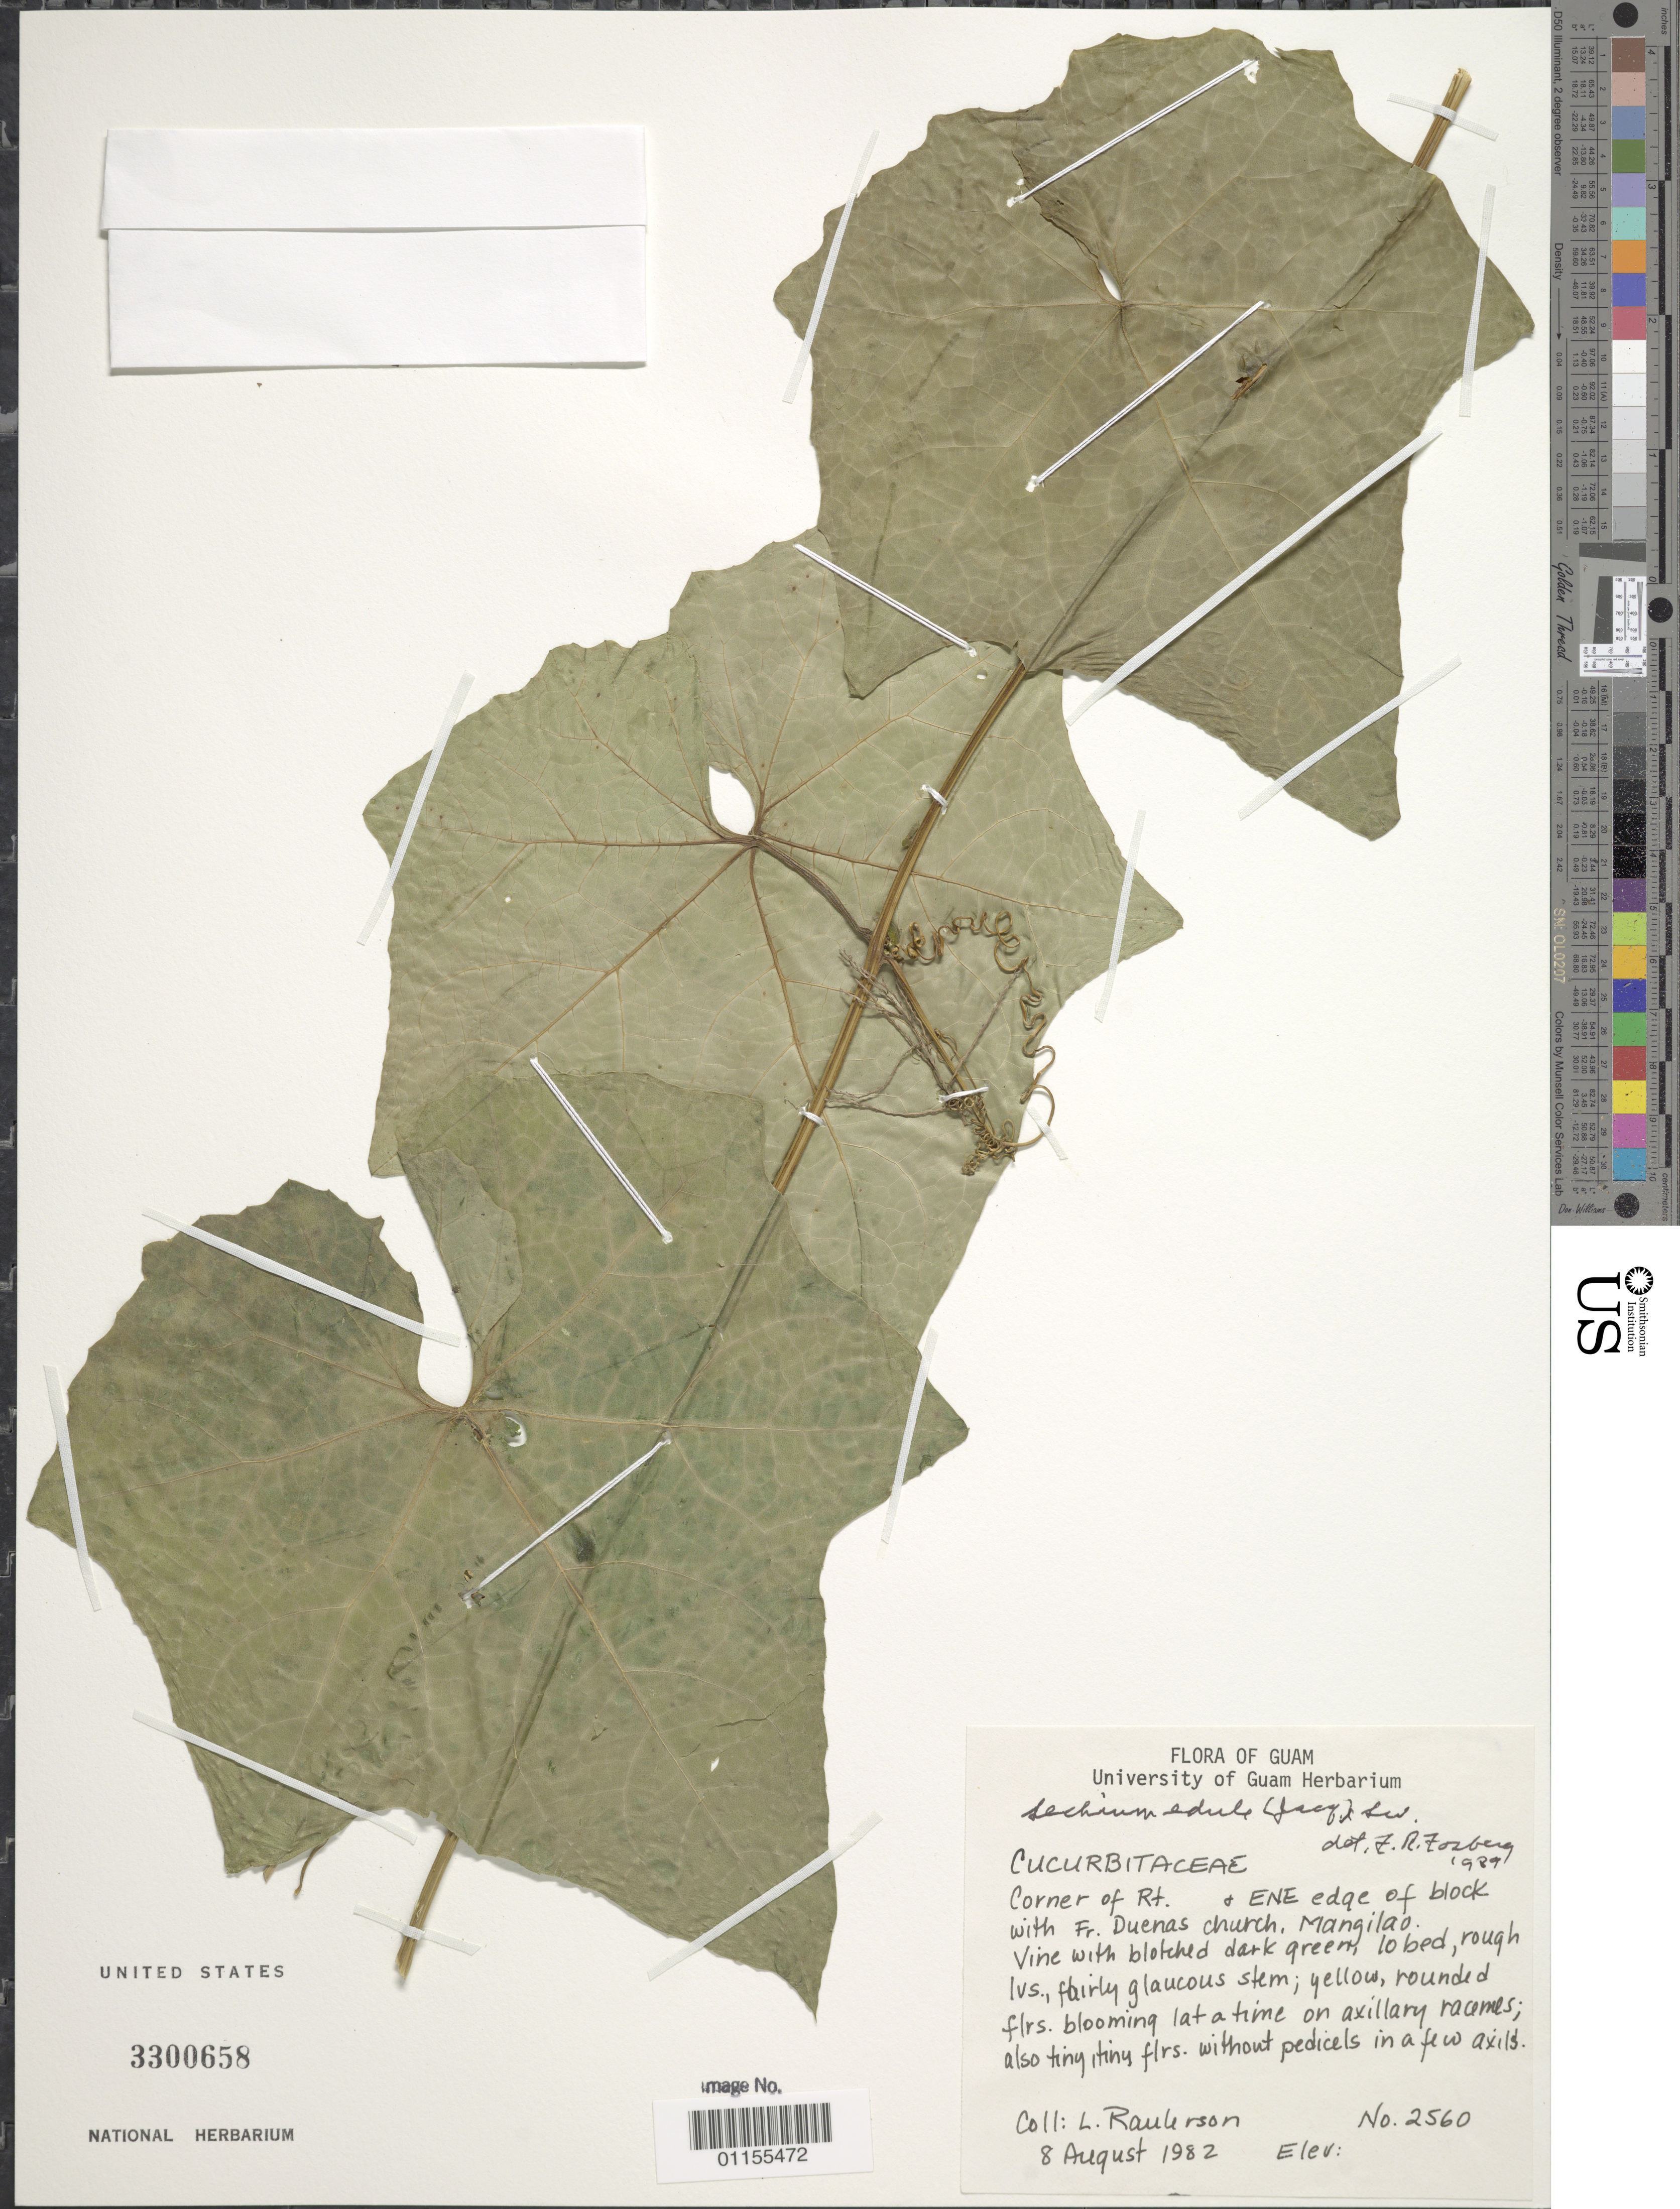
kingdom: Plantae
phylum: Tracheophyta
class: Magnoliopsida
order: Cucurbitales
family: Cucurbitaceae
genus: Sicyos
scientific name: Sicyos edulis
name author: Jacq.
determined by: Wagner, W. L., (BOT), Smithsonian Institution - National Museum of Natural History (UNITED STATES)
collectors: L. Raulerson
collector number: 2560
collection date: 1982-08-08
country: Guam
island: Guam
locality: Corner of Rt. + ENE edge of block with Fr. Duenas church, Mangilao.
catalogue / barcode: US 3300658